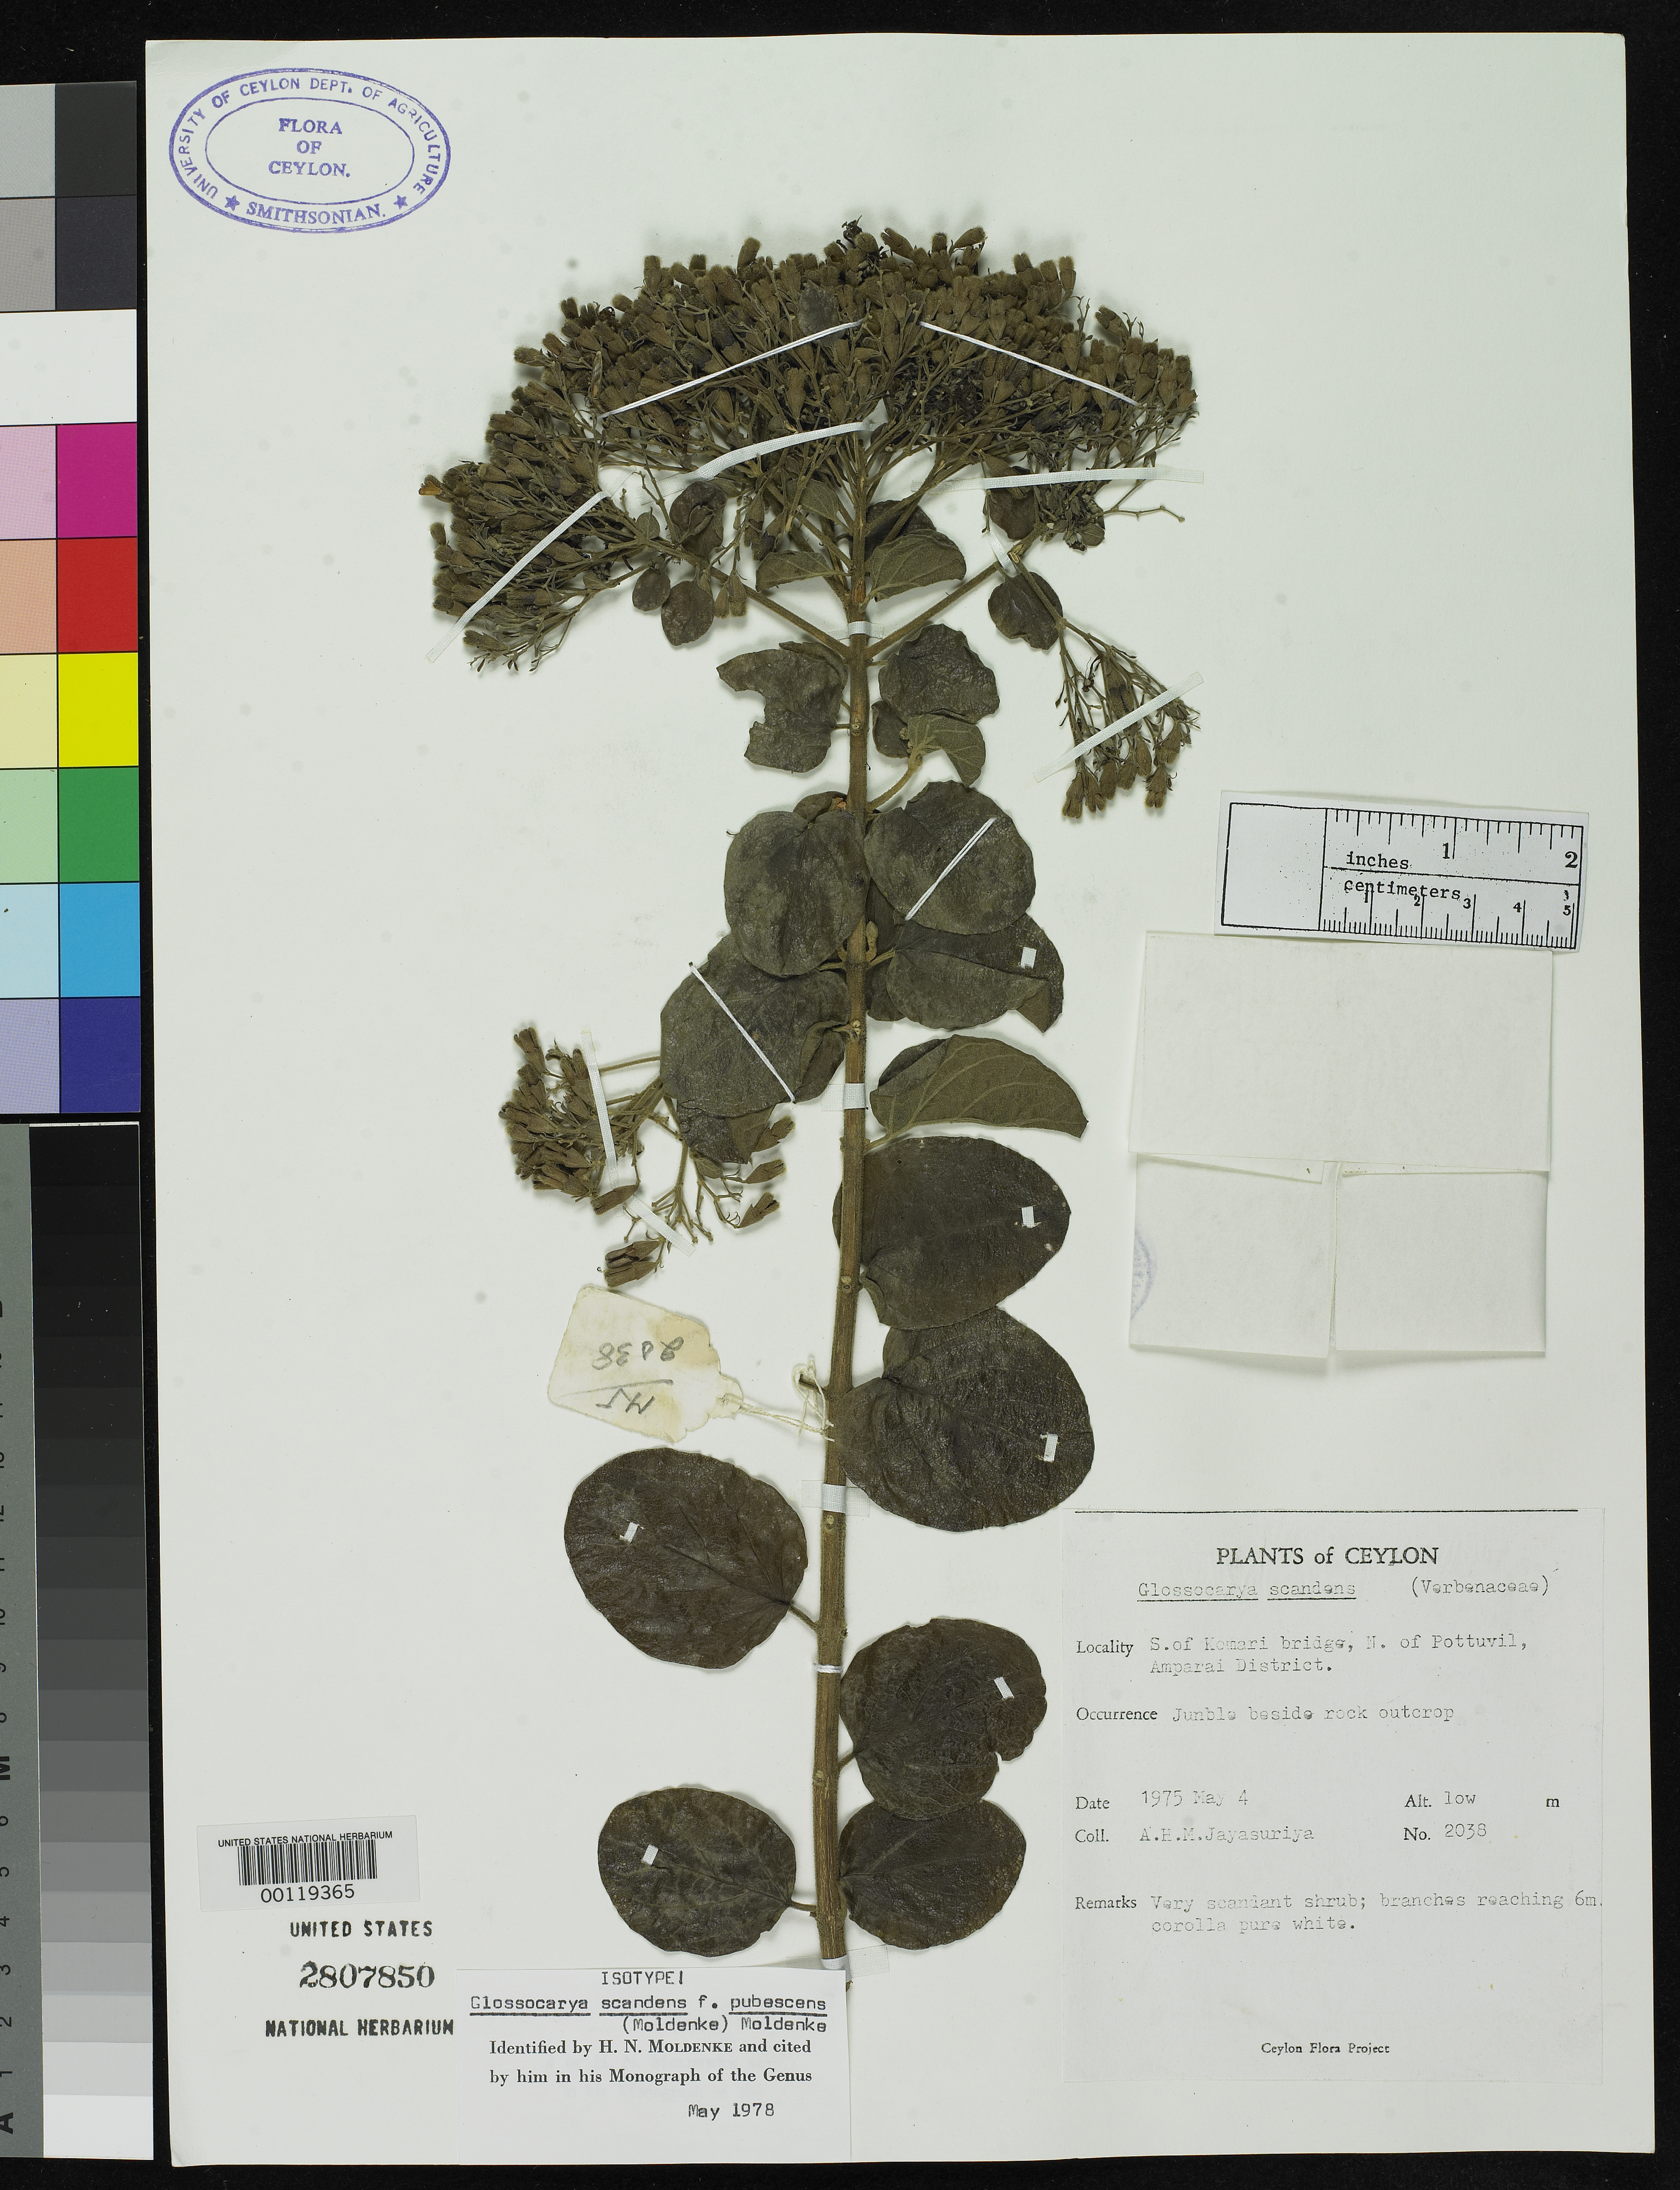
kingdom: Plantae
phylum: Tracheophyta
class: Magnoliopsida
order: Lamiales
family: Lamiaceae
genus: Glossocarya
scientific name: Glossocarya scandens f. pubescens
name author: Moldenke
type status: Isotype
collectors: A. H. Jayasuriya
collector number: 2038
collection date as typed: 04 May 1975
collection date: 1975-05-04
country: Sri Lanka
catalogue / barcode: US 2807850